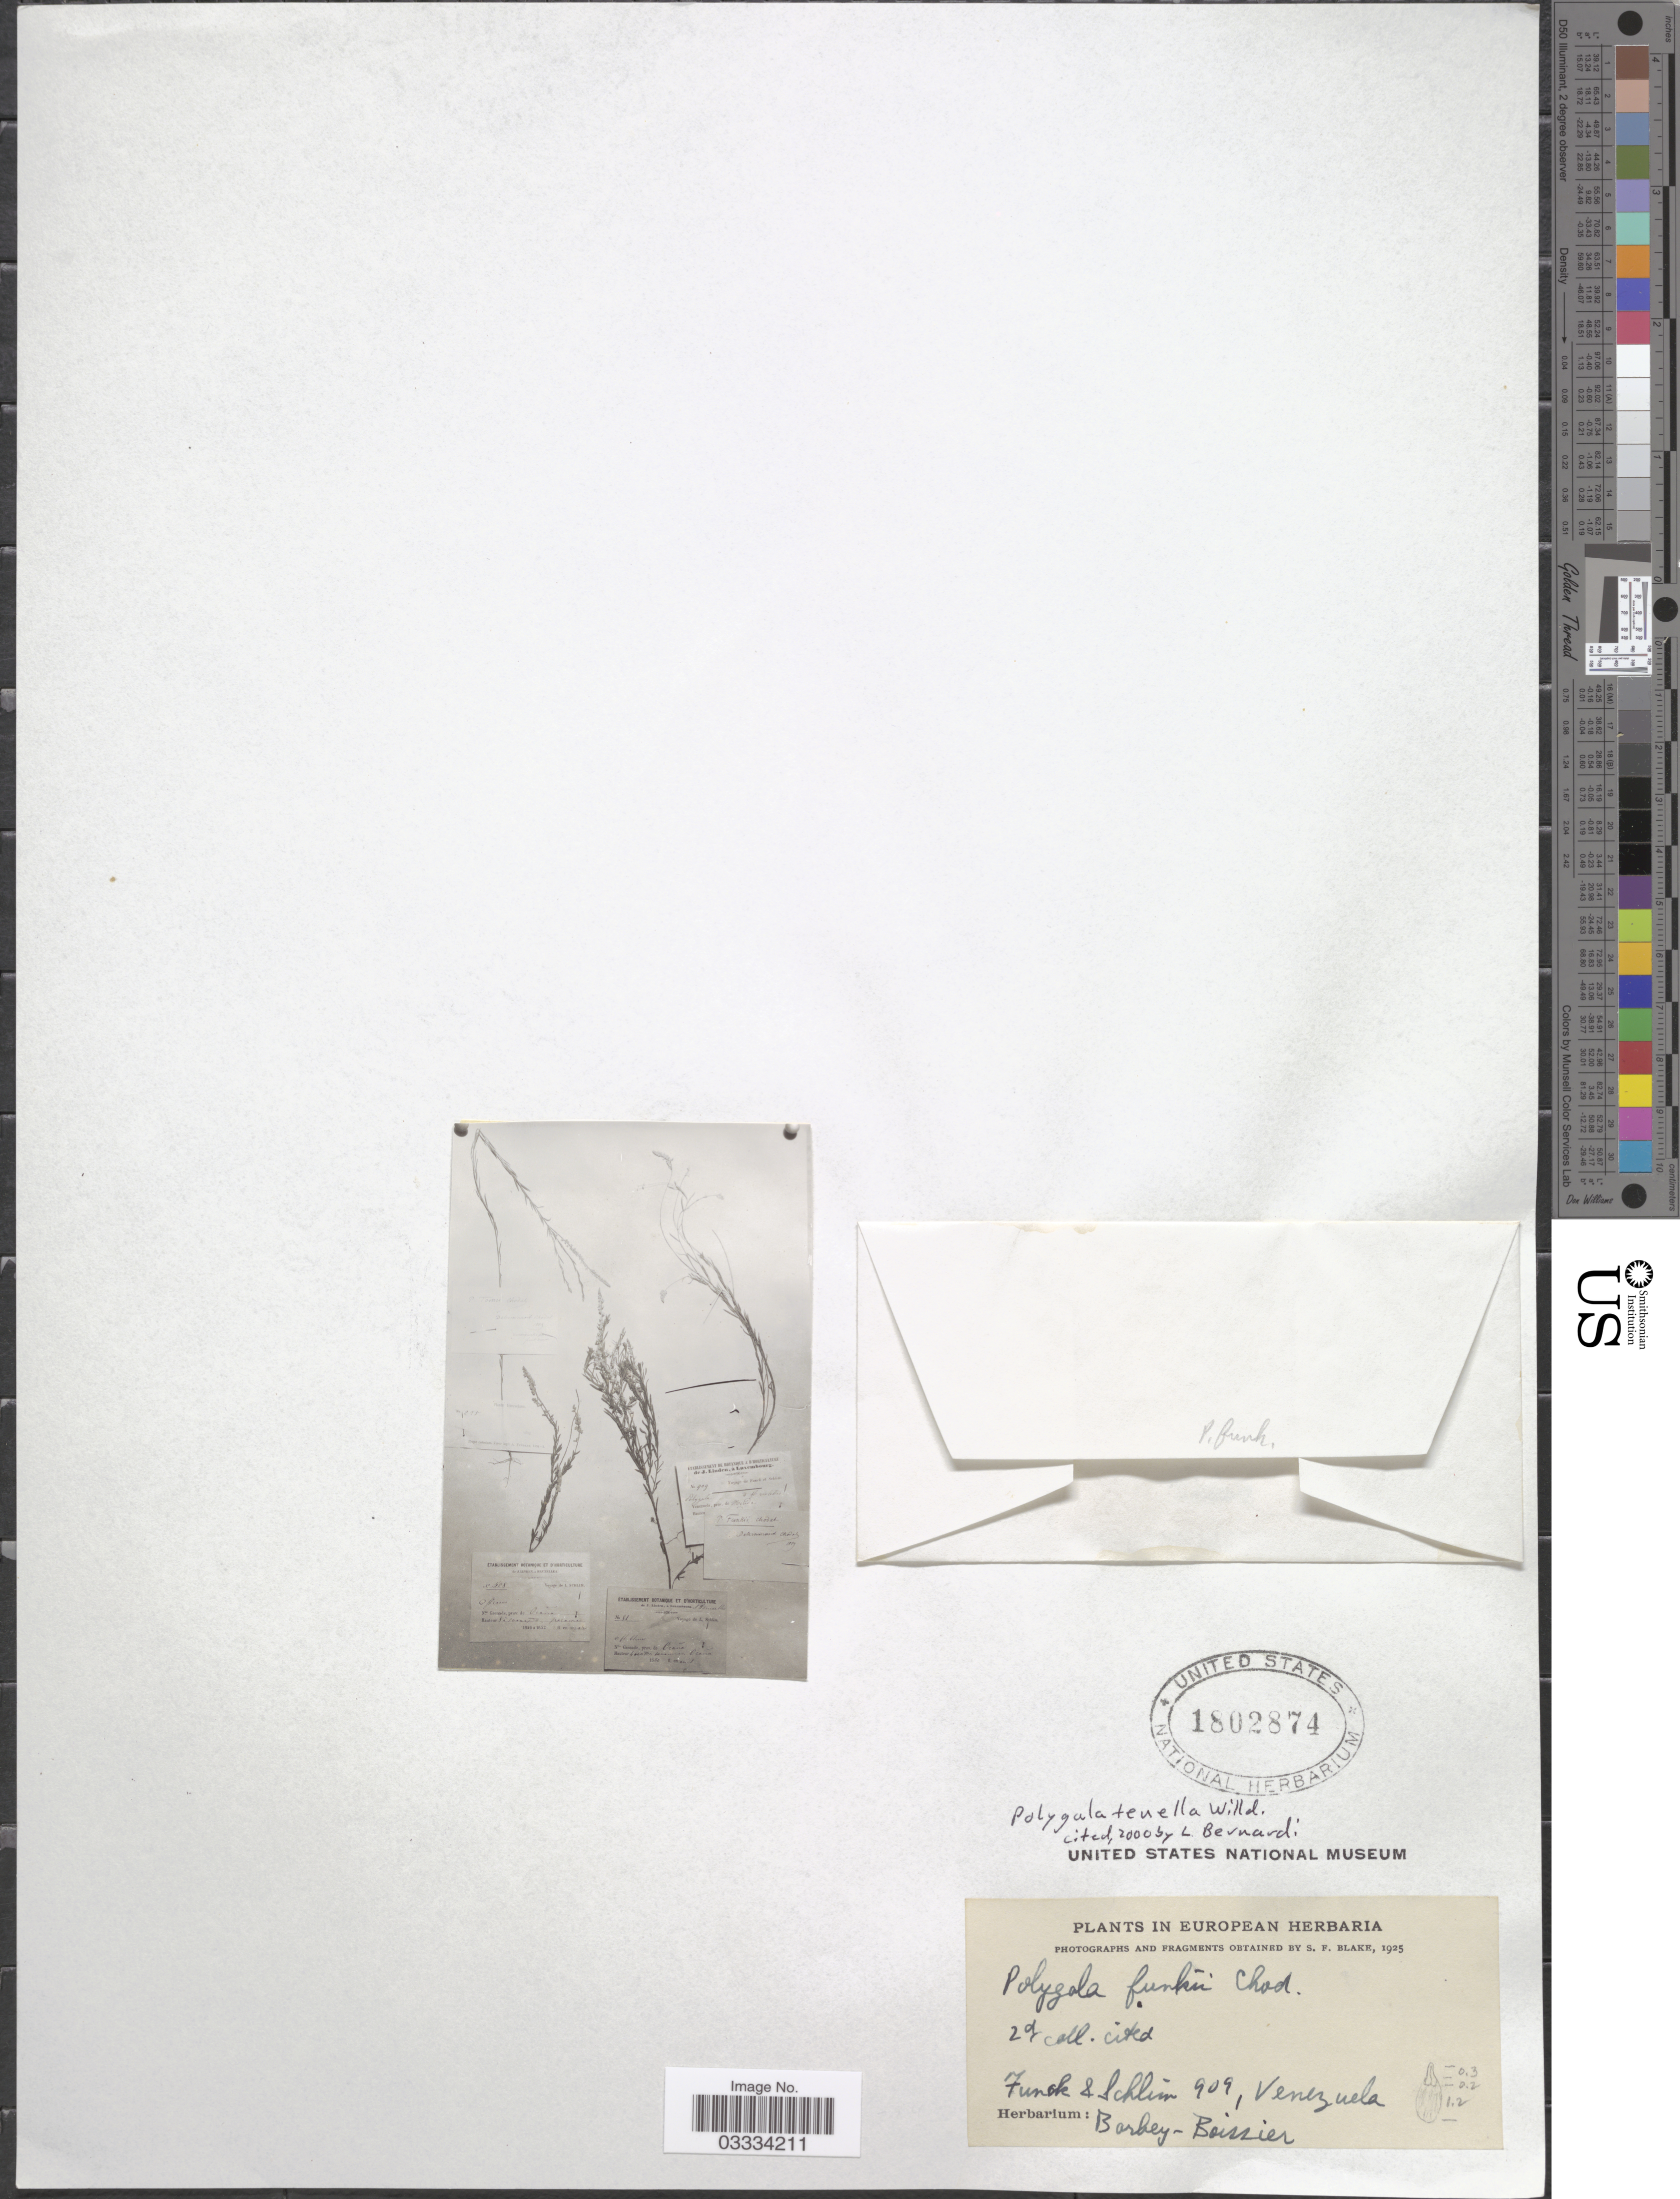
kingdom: Plantae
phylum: Tracheophyta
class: Magnoliopsida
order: Fabales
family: Polygalaceae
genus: Polygala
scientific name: Polygala tenella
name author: Willd.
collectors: -. Funck & Schlim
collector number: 909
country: Venezuela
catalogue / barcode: US 1802874